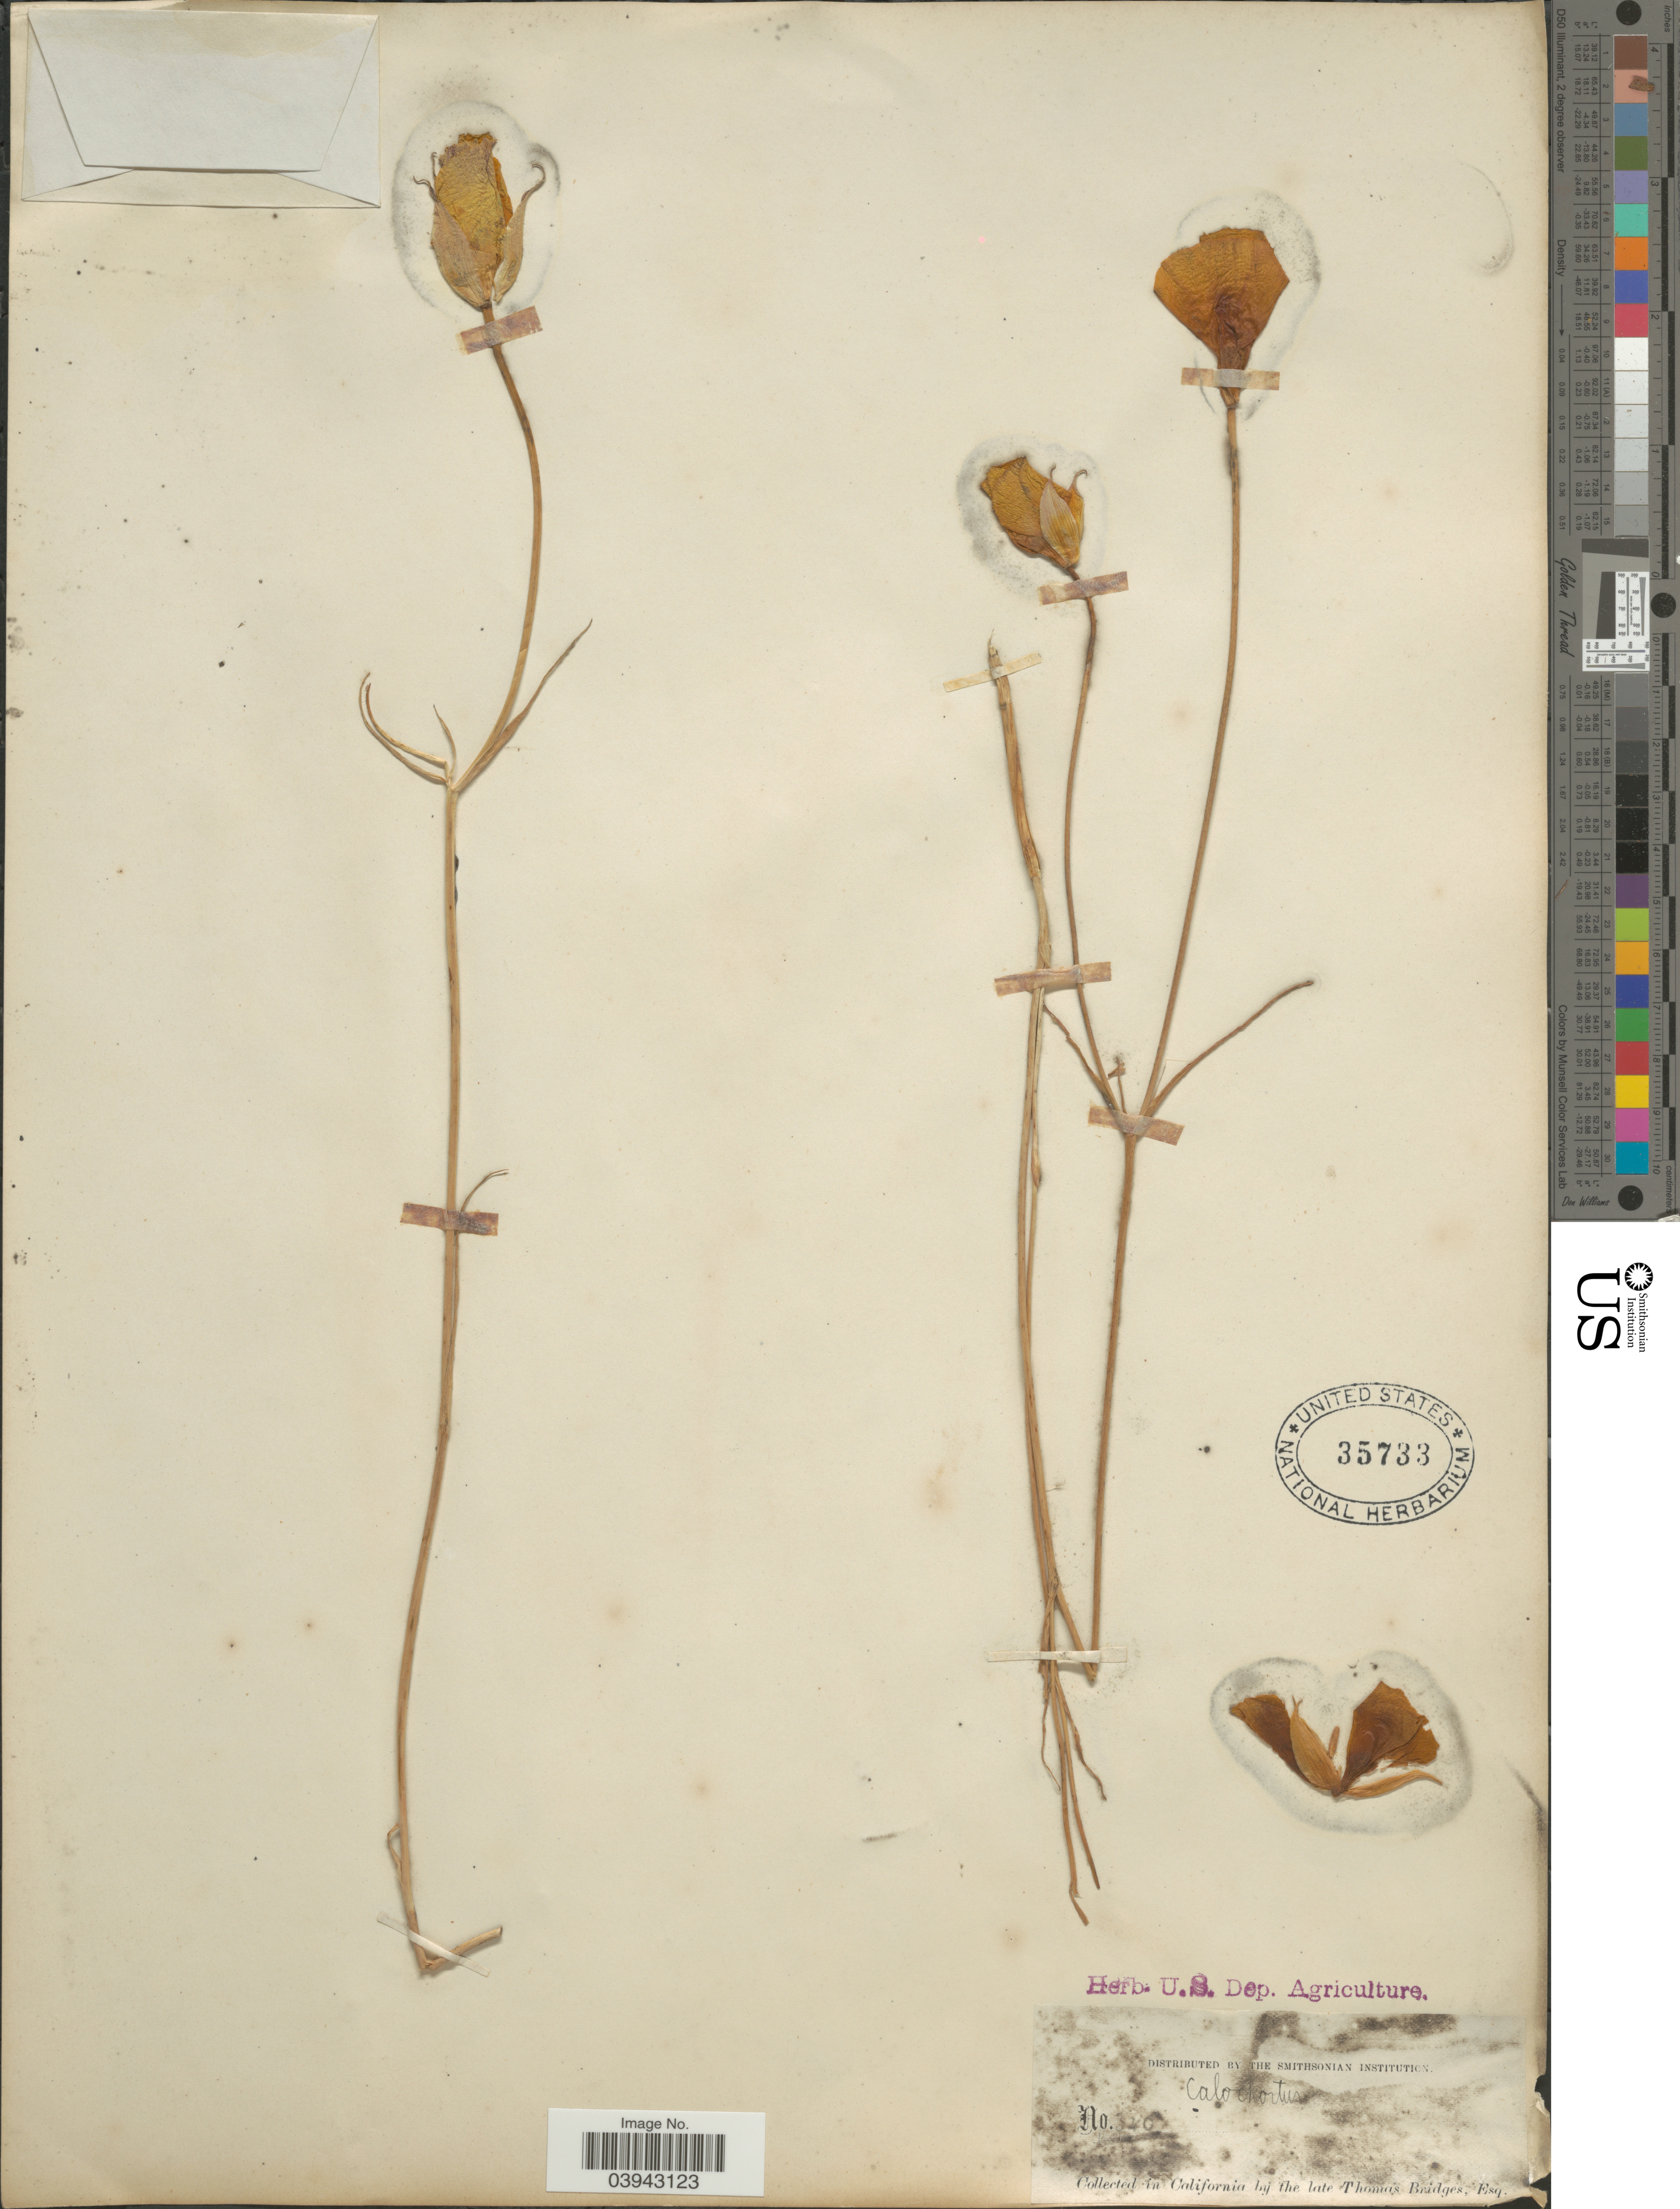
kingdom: Plantae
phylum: Tracheophyta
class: Liliopsida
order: Liliales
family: Liliaceae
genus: Calochortus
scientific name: Calochortus sp.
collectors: T. Bridges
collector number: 320*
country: United States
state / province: California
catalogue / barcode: US 35733